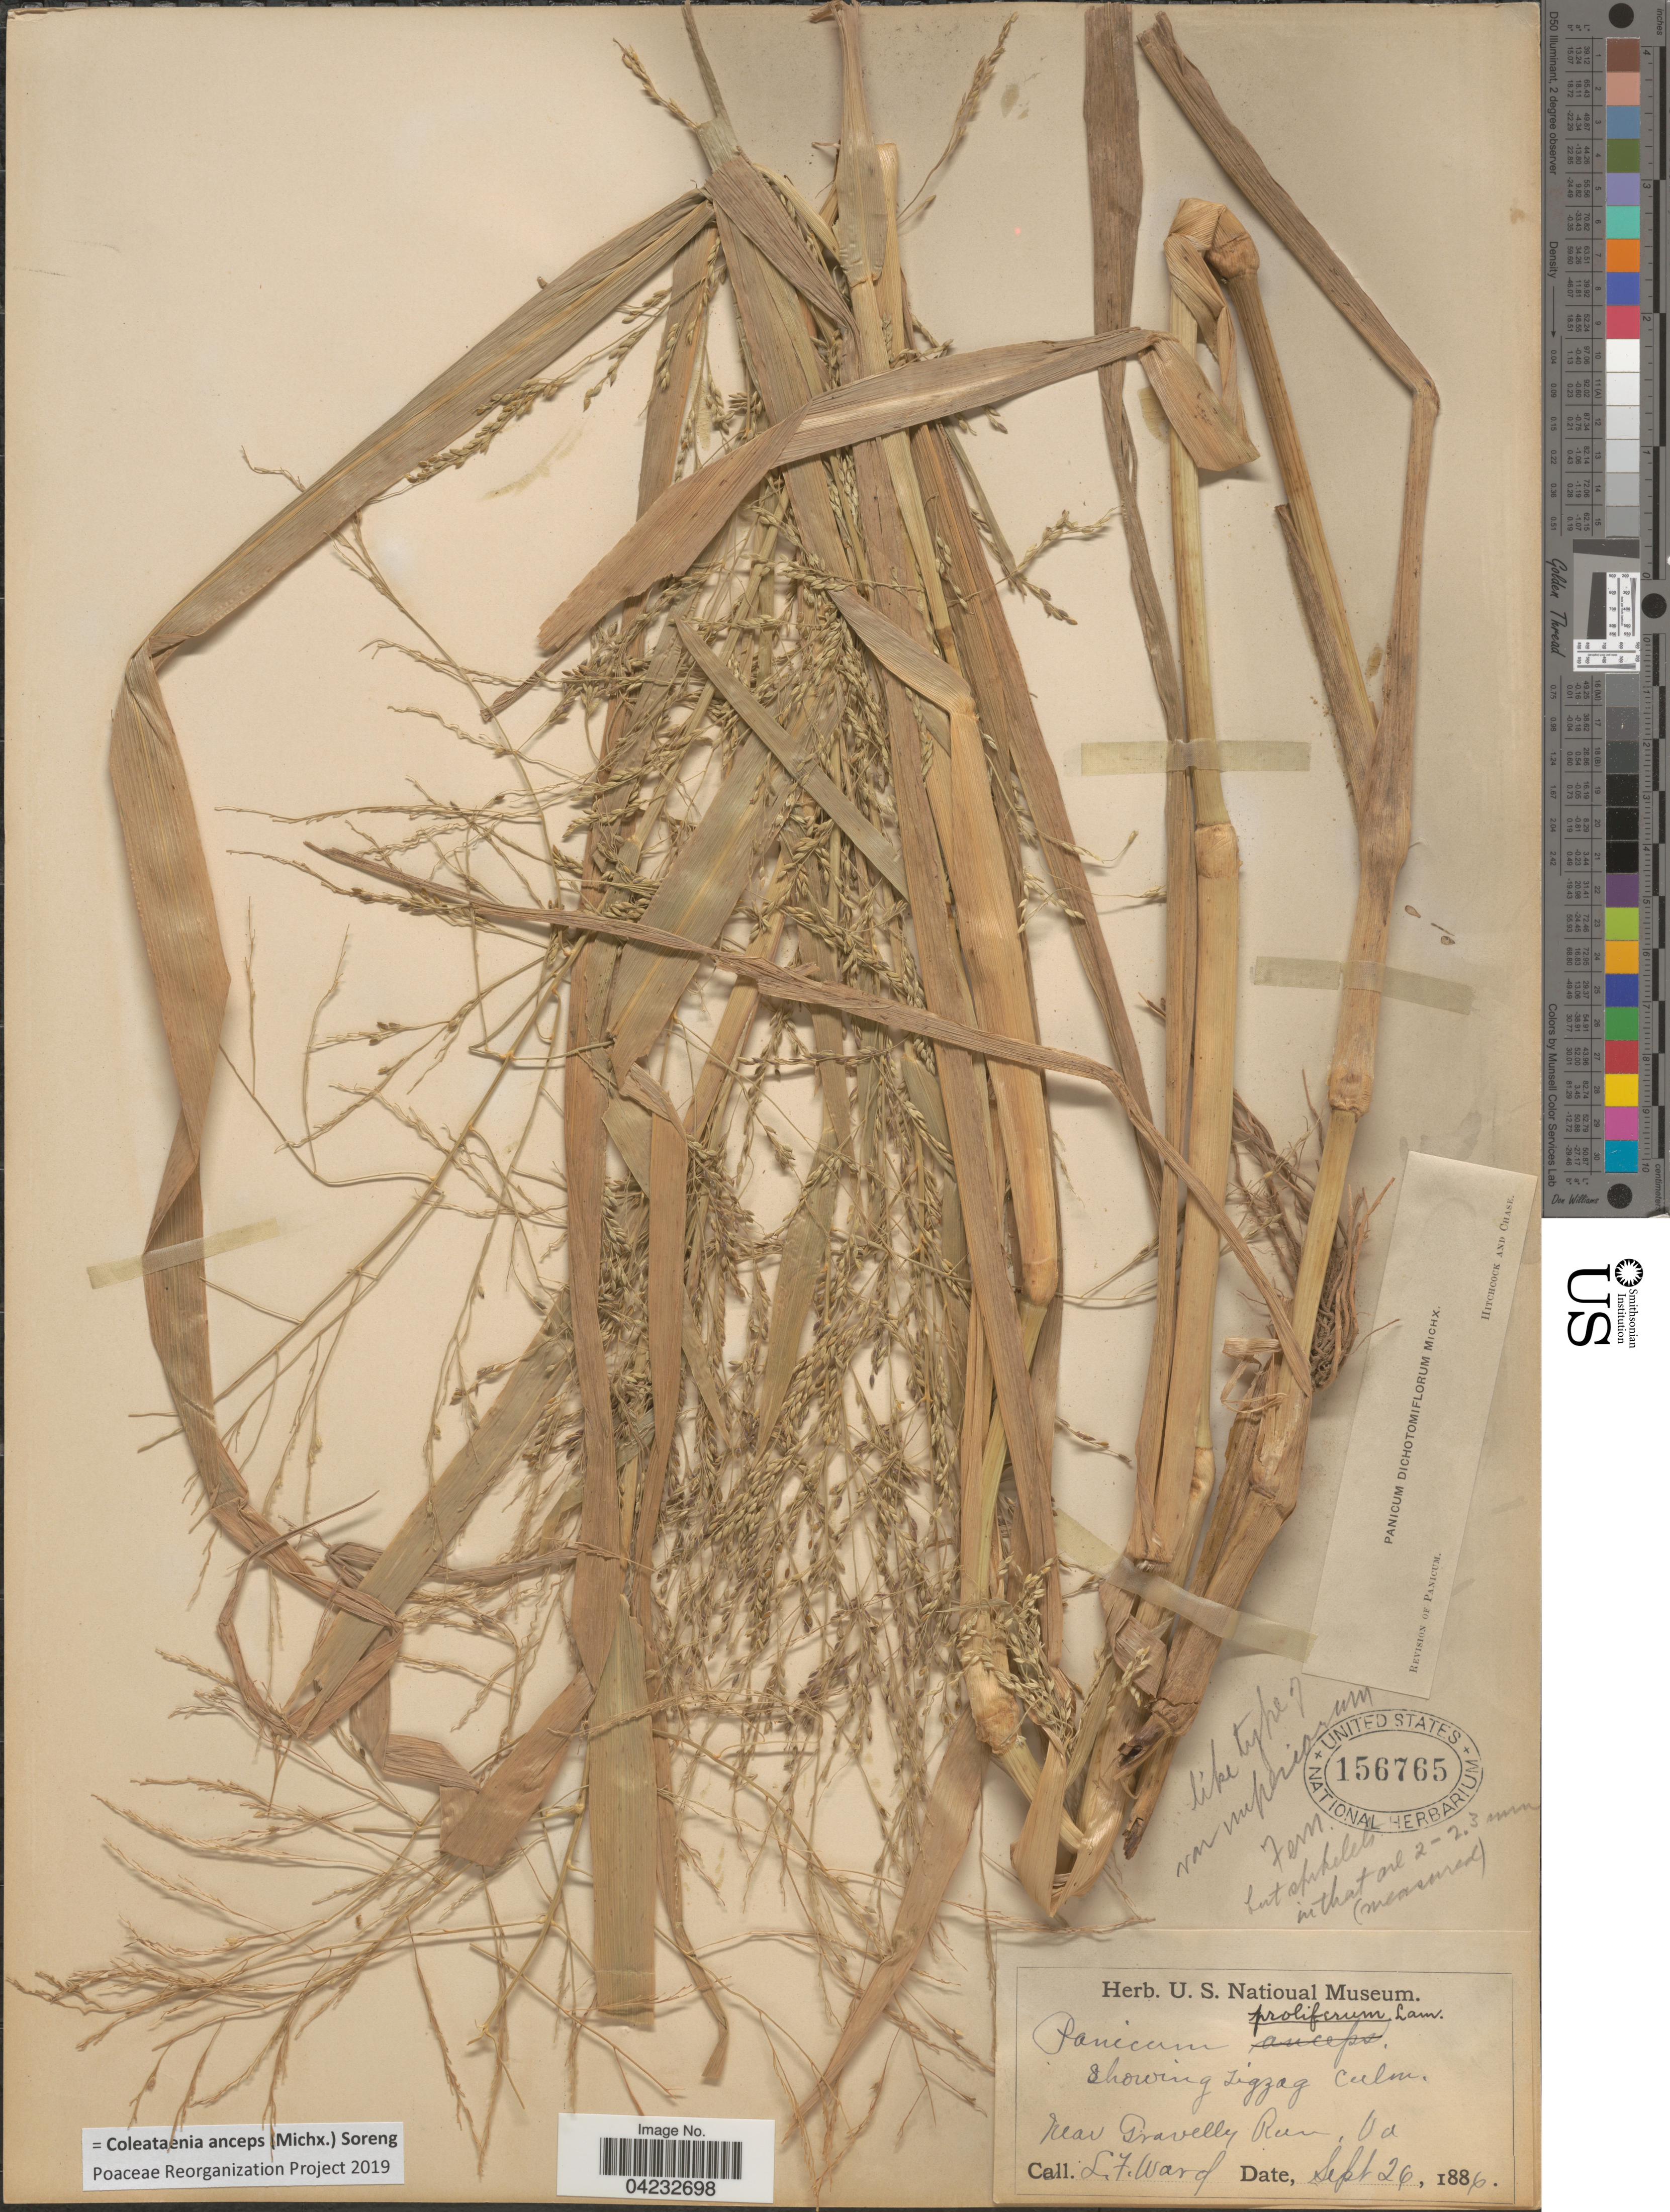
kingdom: Plantae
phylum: Tracheophyta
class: Liliopsida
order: Poales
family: Poaceae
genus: Coleataenia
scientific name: Coleataenia anceps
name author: (Michx.) Soreng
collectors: L. Ward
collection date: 1886-09-26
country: United States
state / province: Virginia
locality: Near Gravelly Run.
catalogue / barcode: US 156765